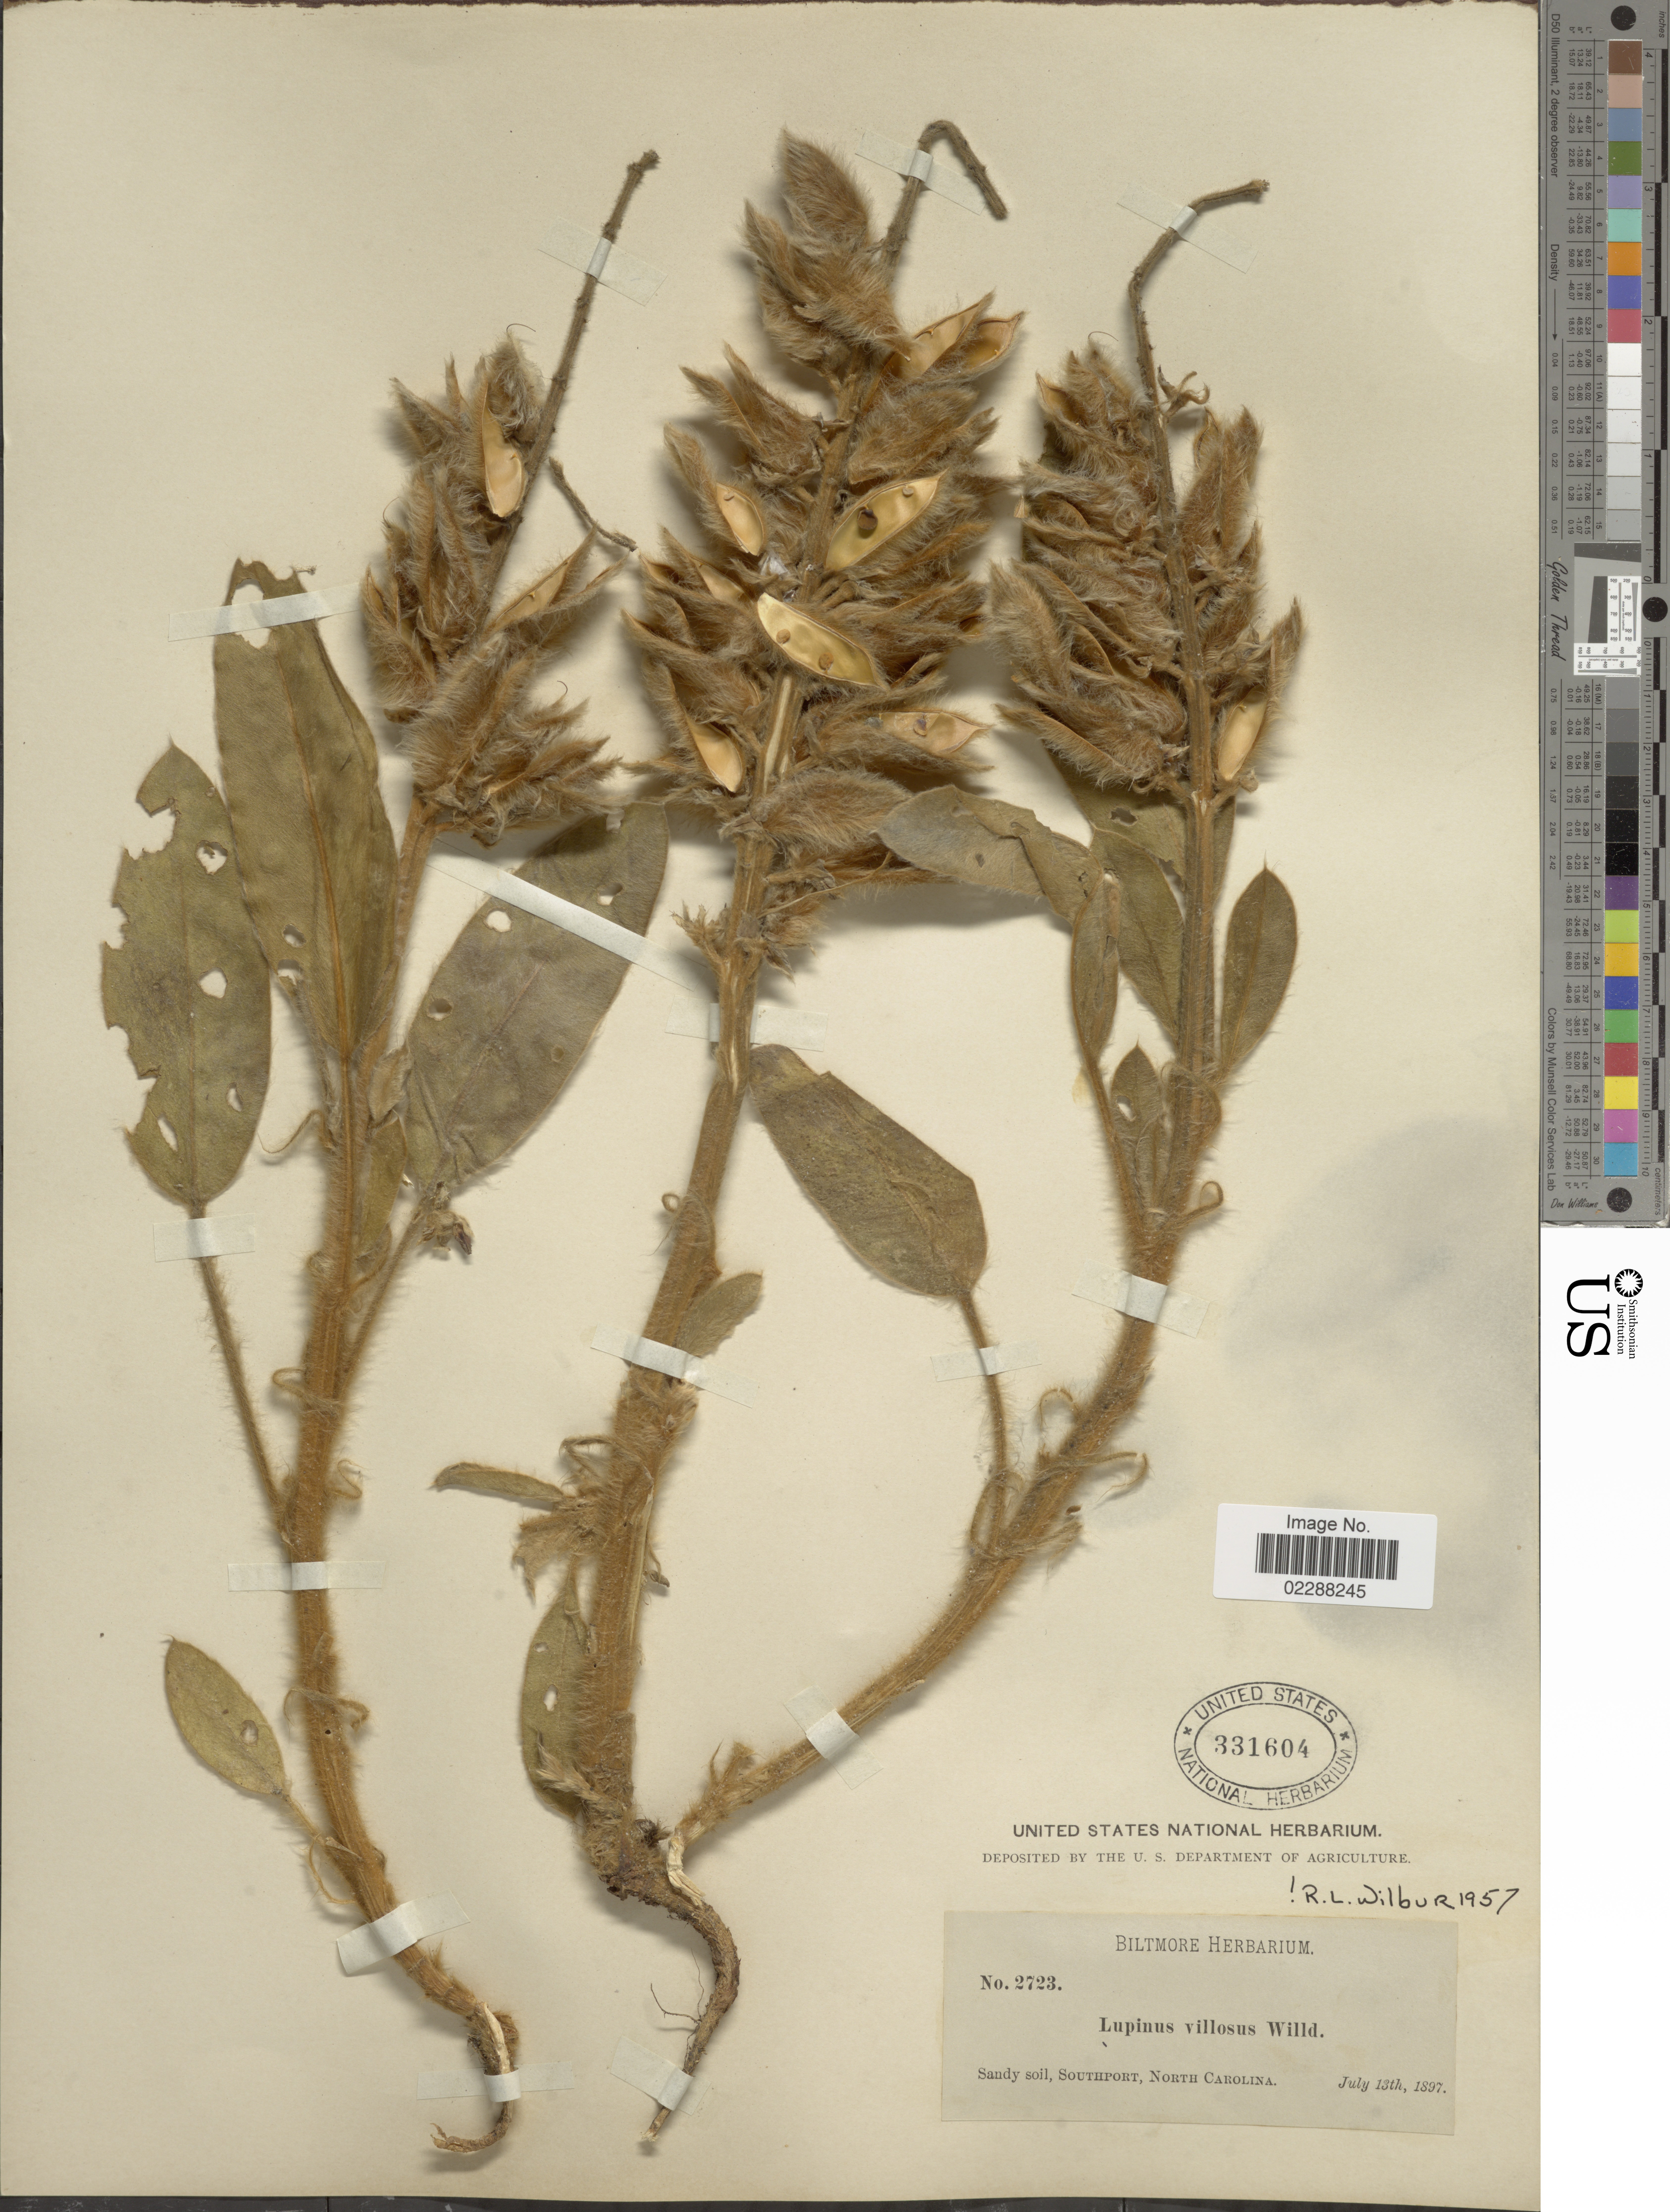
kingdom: Plantae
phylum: Tracheophyta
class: Magnoliopsida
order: Fabales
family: Fabaceae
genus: Lupinus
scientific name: Lupinus villosus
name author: Willd.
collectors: ex herb. Biltmore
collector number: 2723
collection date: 1897-07-13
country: United States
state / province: North Carolina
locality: Sandy soil, Southport, North Carolina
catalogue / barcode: US 331604